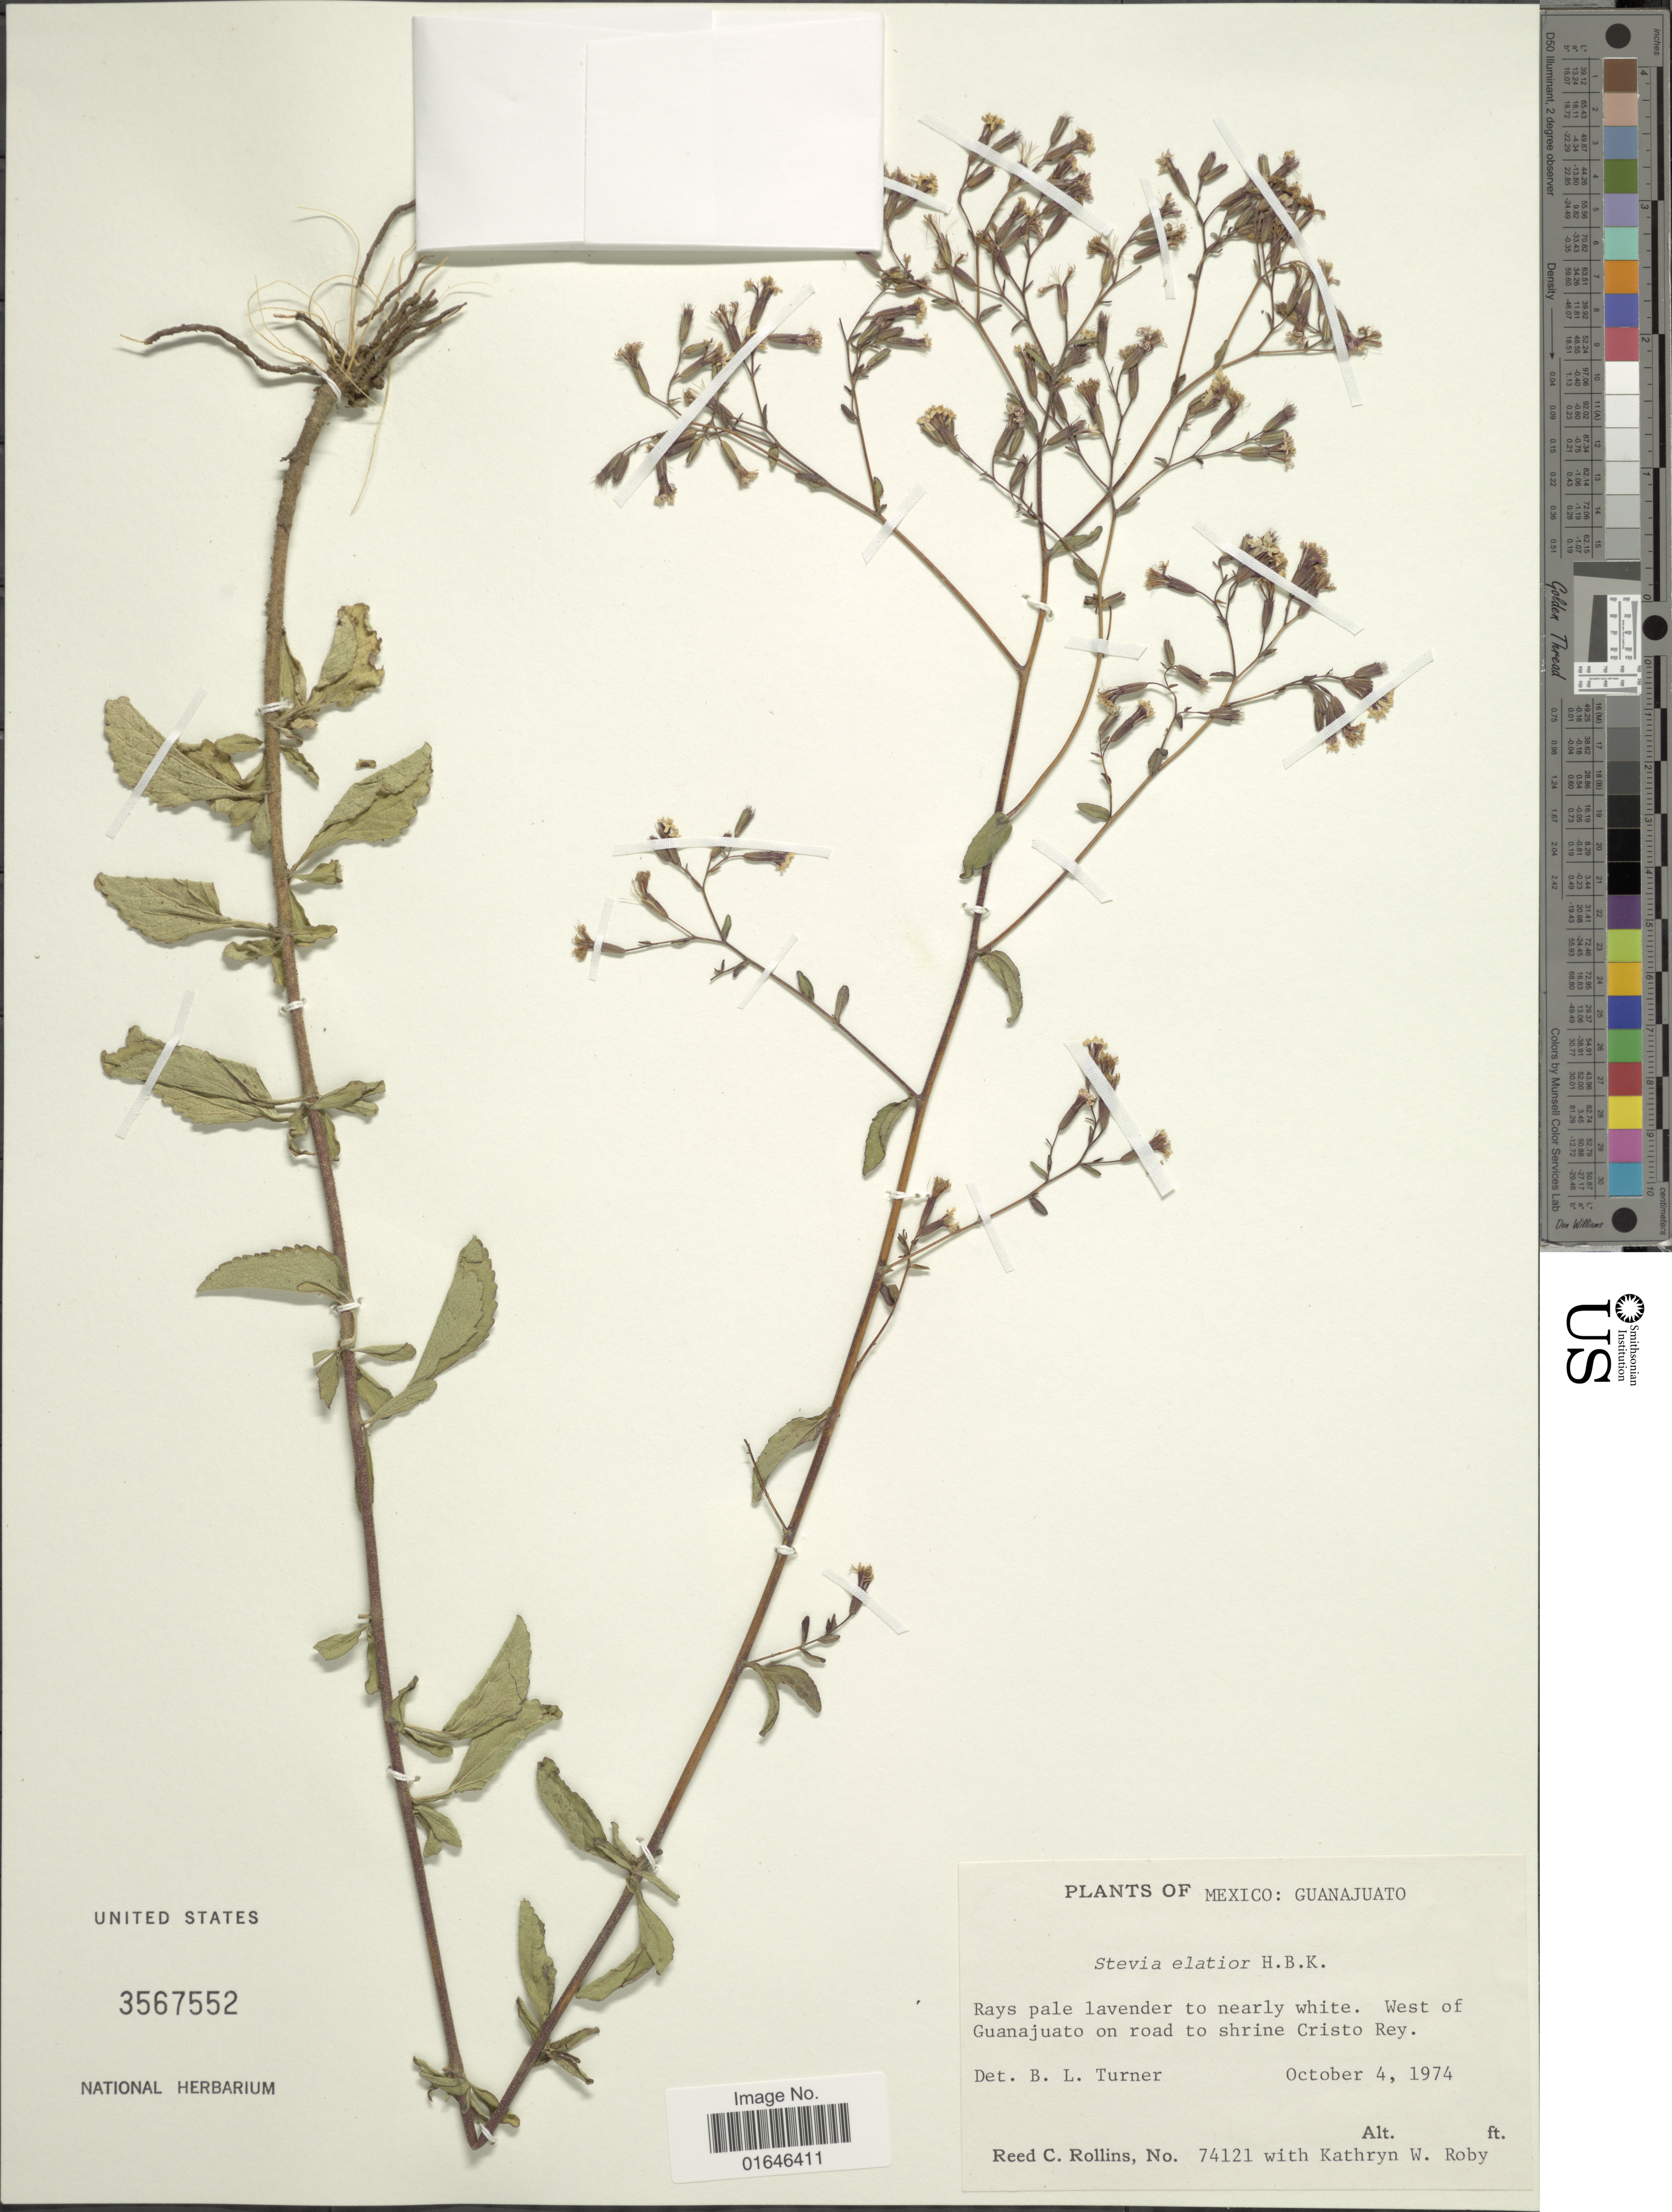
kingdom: Plantae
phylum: Tracheophyta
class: Magnoliopsida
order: Asterales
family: Asteraceae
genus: Stevia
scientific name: Stevia elatior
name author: Kunth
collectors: R. C. Rollins & K. W. Roby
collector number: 74121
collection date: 1974-10-04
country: Mexico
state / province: Guanajuato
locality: West of Guanajuato on road to shrine Cristo Rey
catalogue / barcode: US 3567552